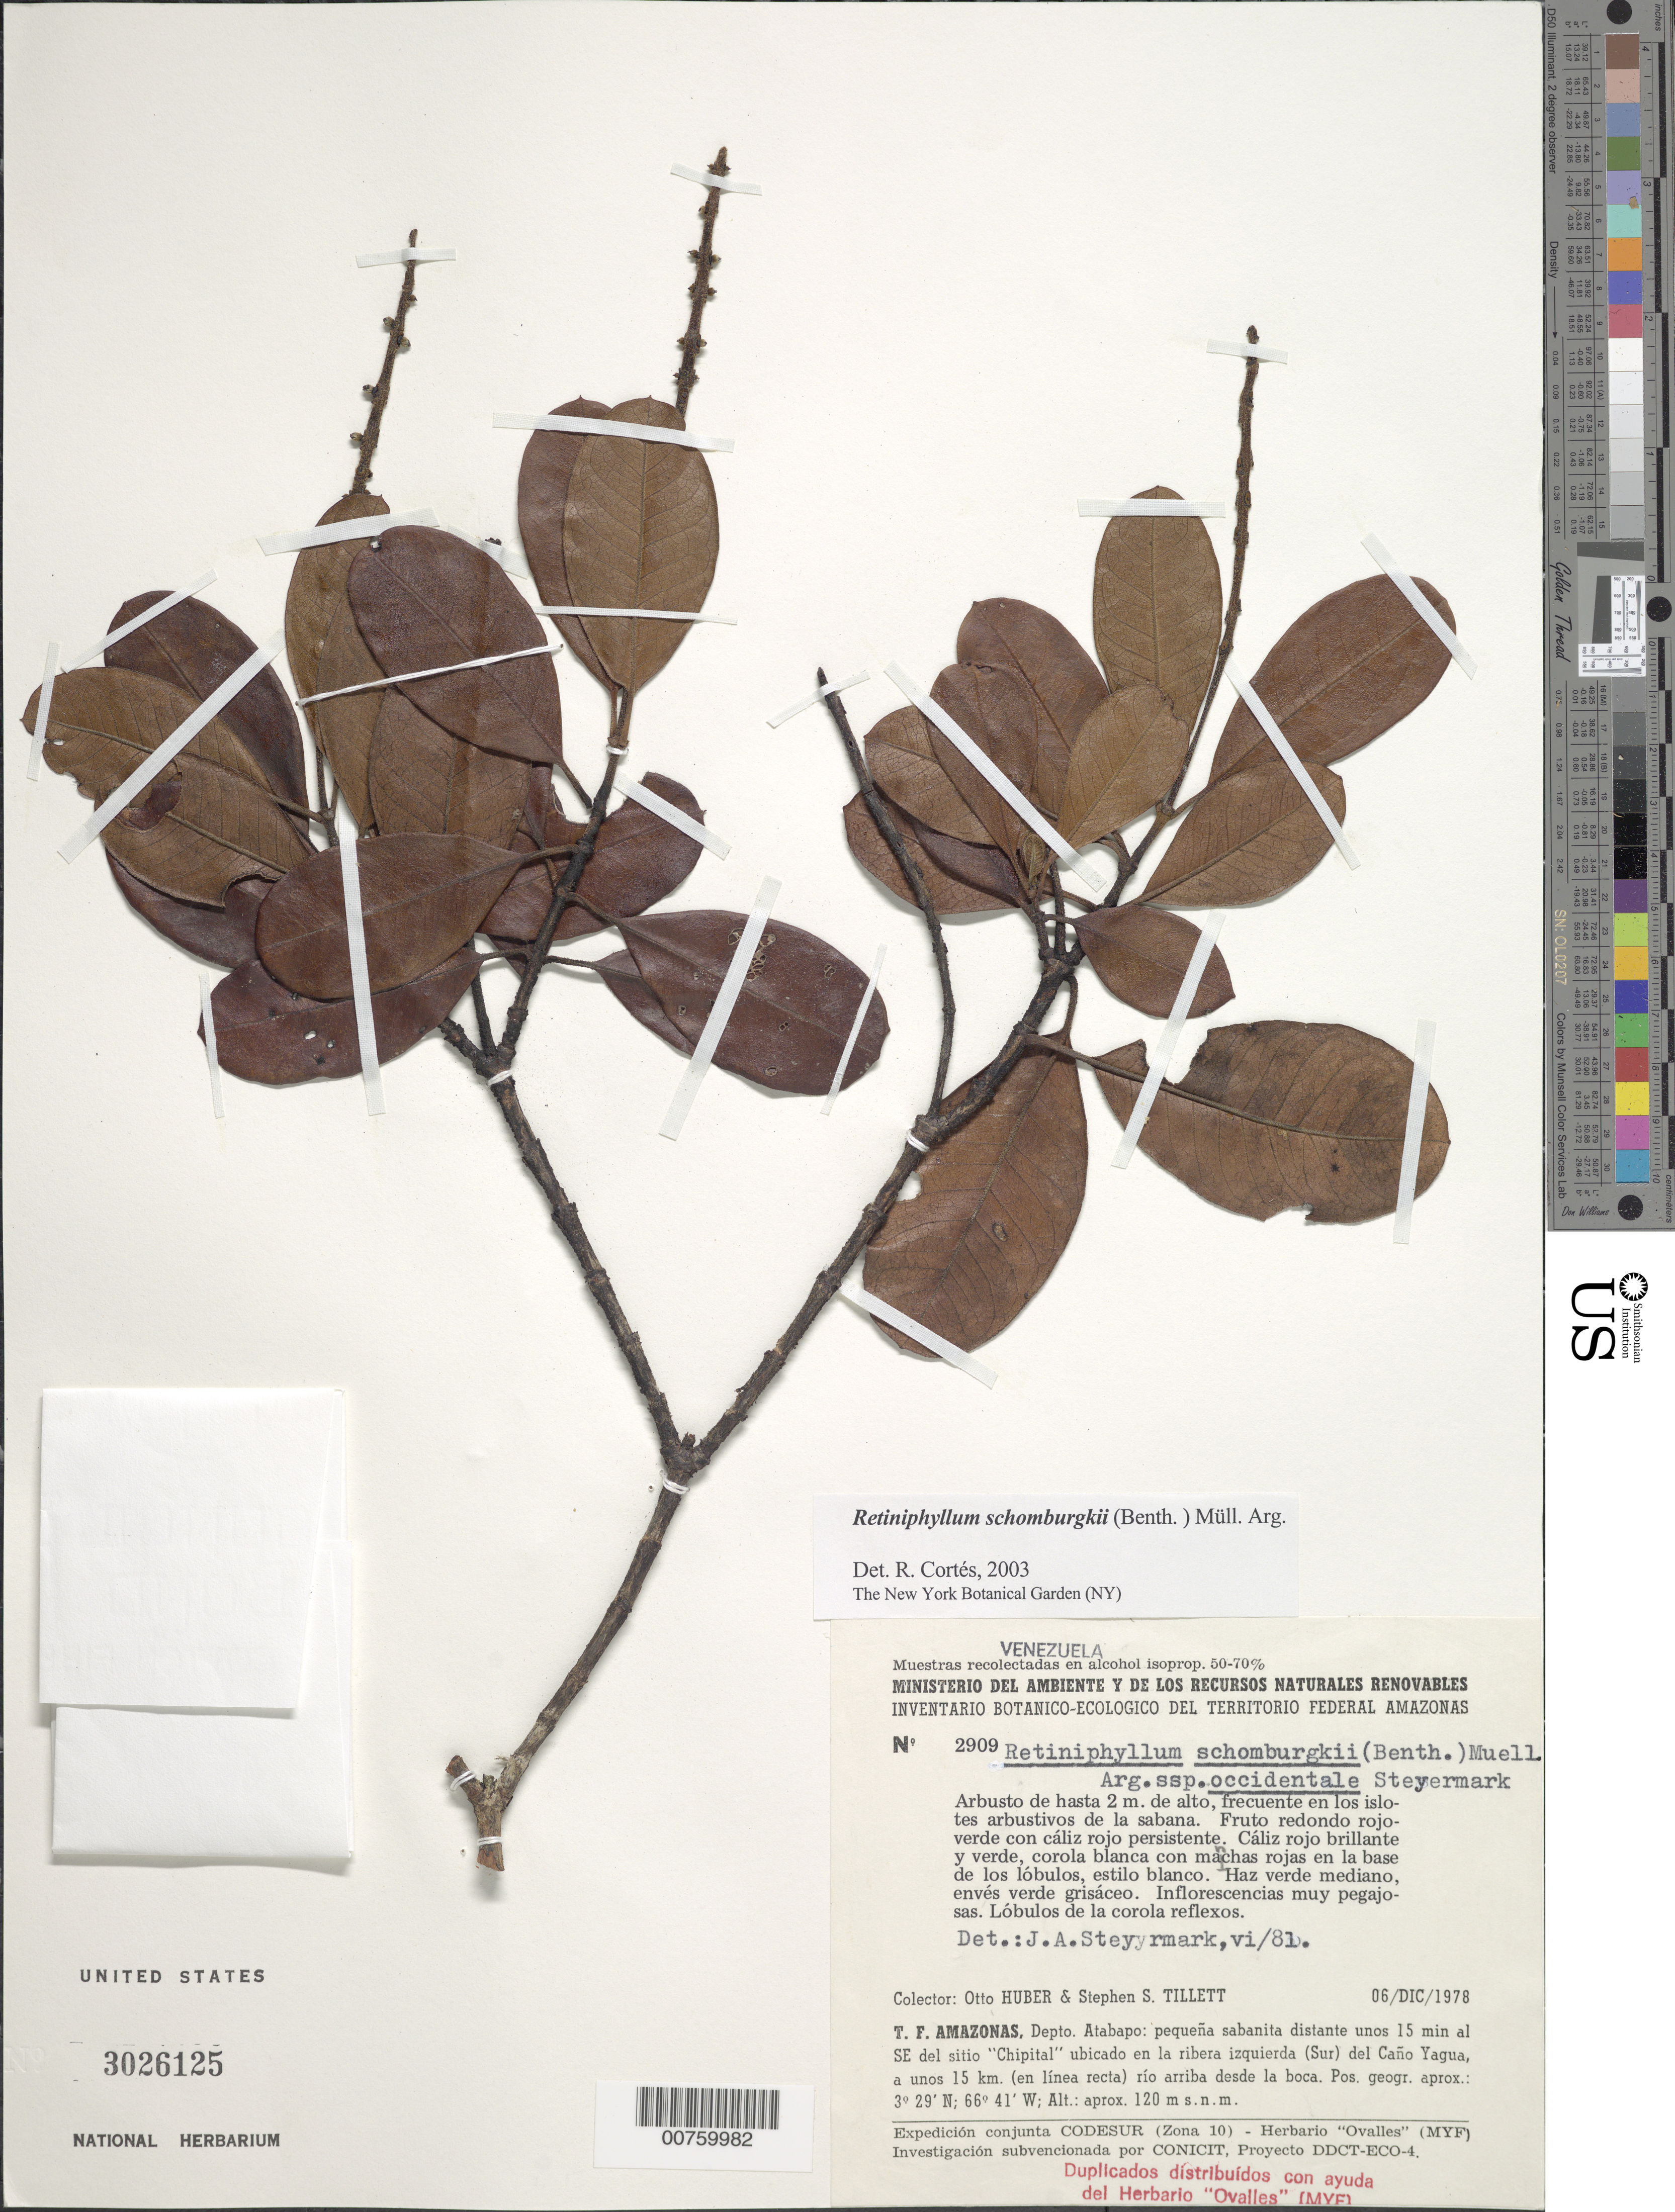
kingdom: Plantae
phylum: Tracheophyta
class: Magnoliopsida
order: Gentianales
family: Rubiaceae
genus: Retiniphyllum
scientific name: Retiniphyllum schomburgkii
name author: (Benth.) Müll. Arg.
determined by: Cortes R., G.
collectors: O. Huber & S. S. Tillett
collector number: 2909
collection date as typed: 6-Dec-78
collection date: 1978-12-06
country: Venezuela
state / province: Amazonas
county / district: Atabapo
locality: Caño Yagua, en la ribera izquierda ( Sur), 15 min SE del sitio "Chipital"; 15 km (en línea recta) río arriba desde la boca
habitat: Islotes arbustivos de la sabana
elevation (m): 120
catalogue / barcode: US 3026125